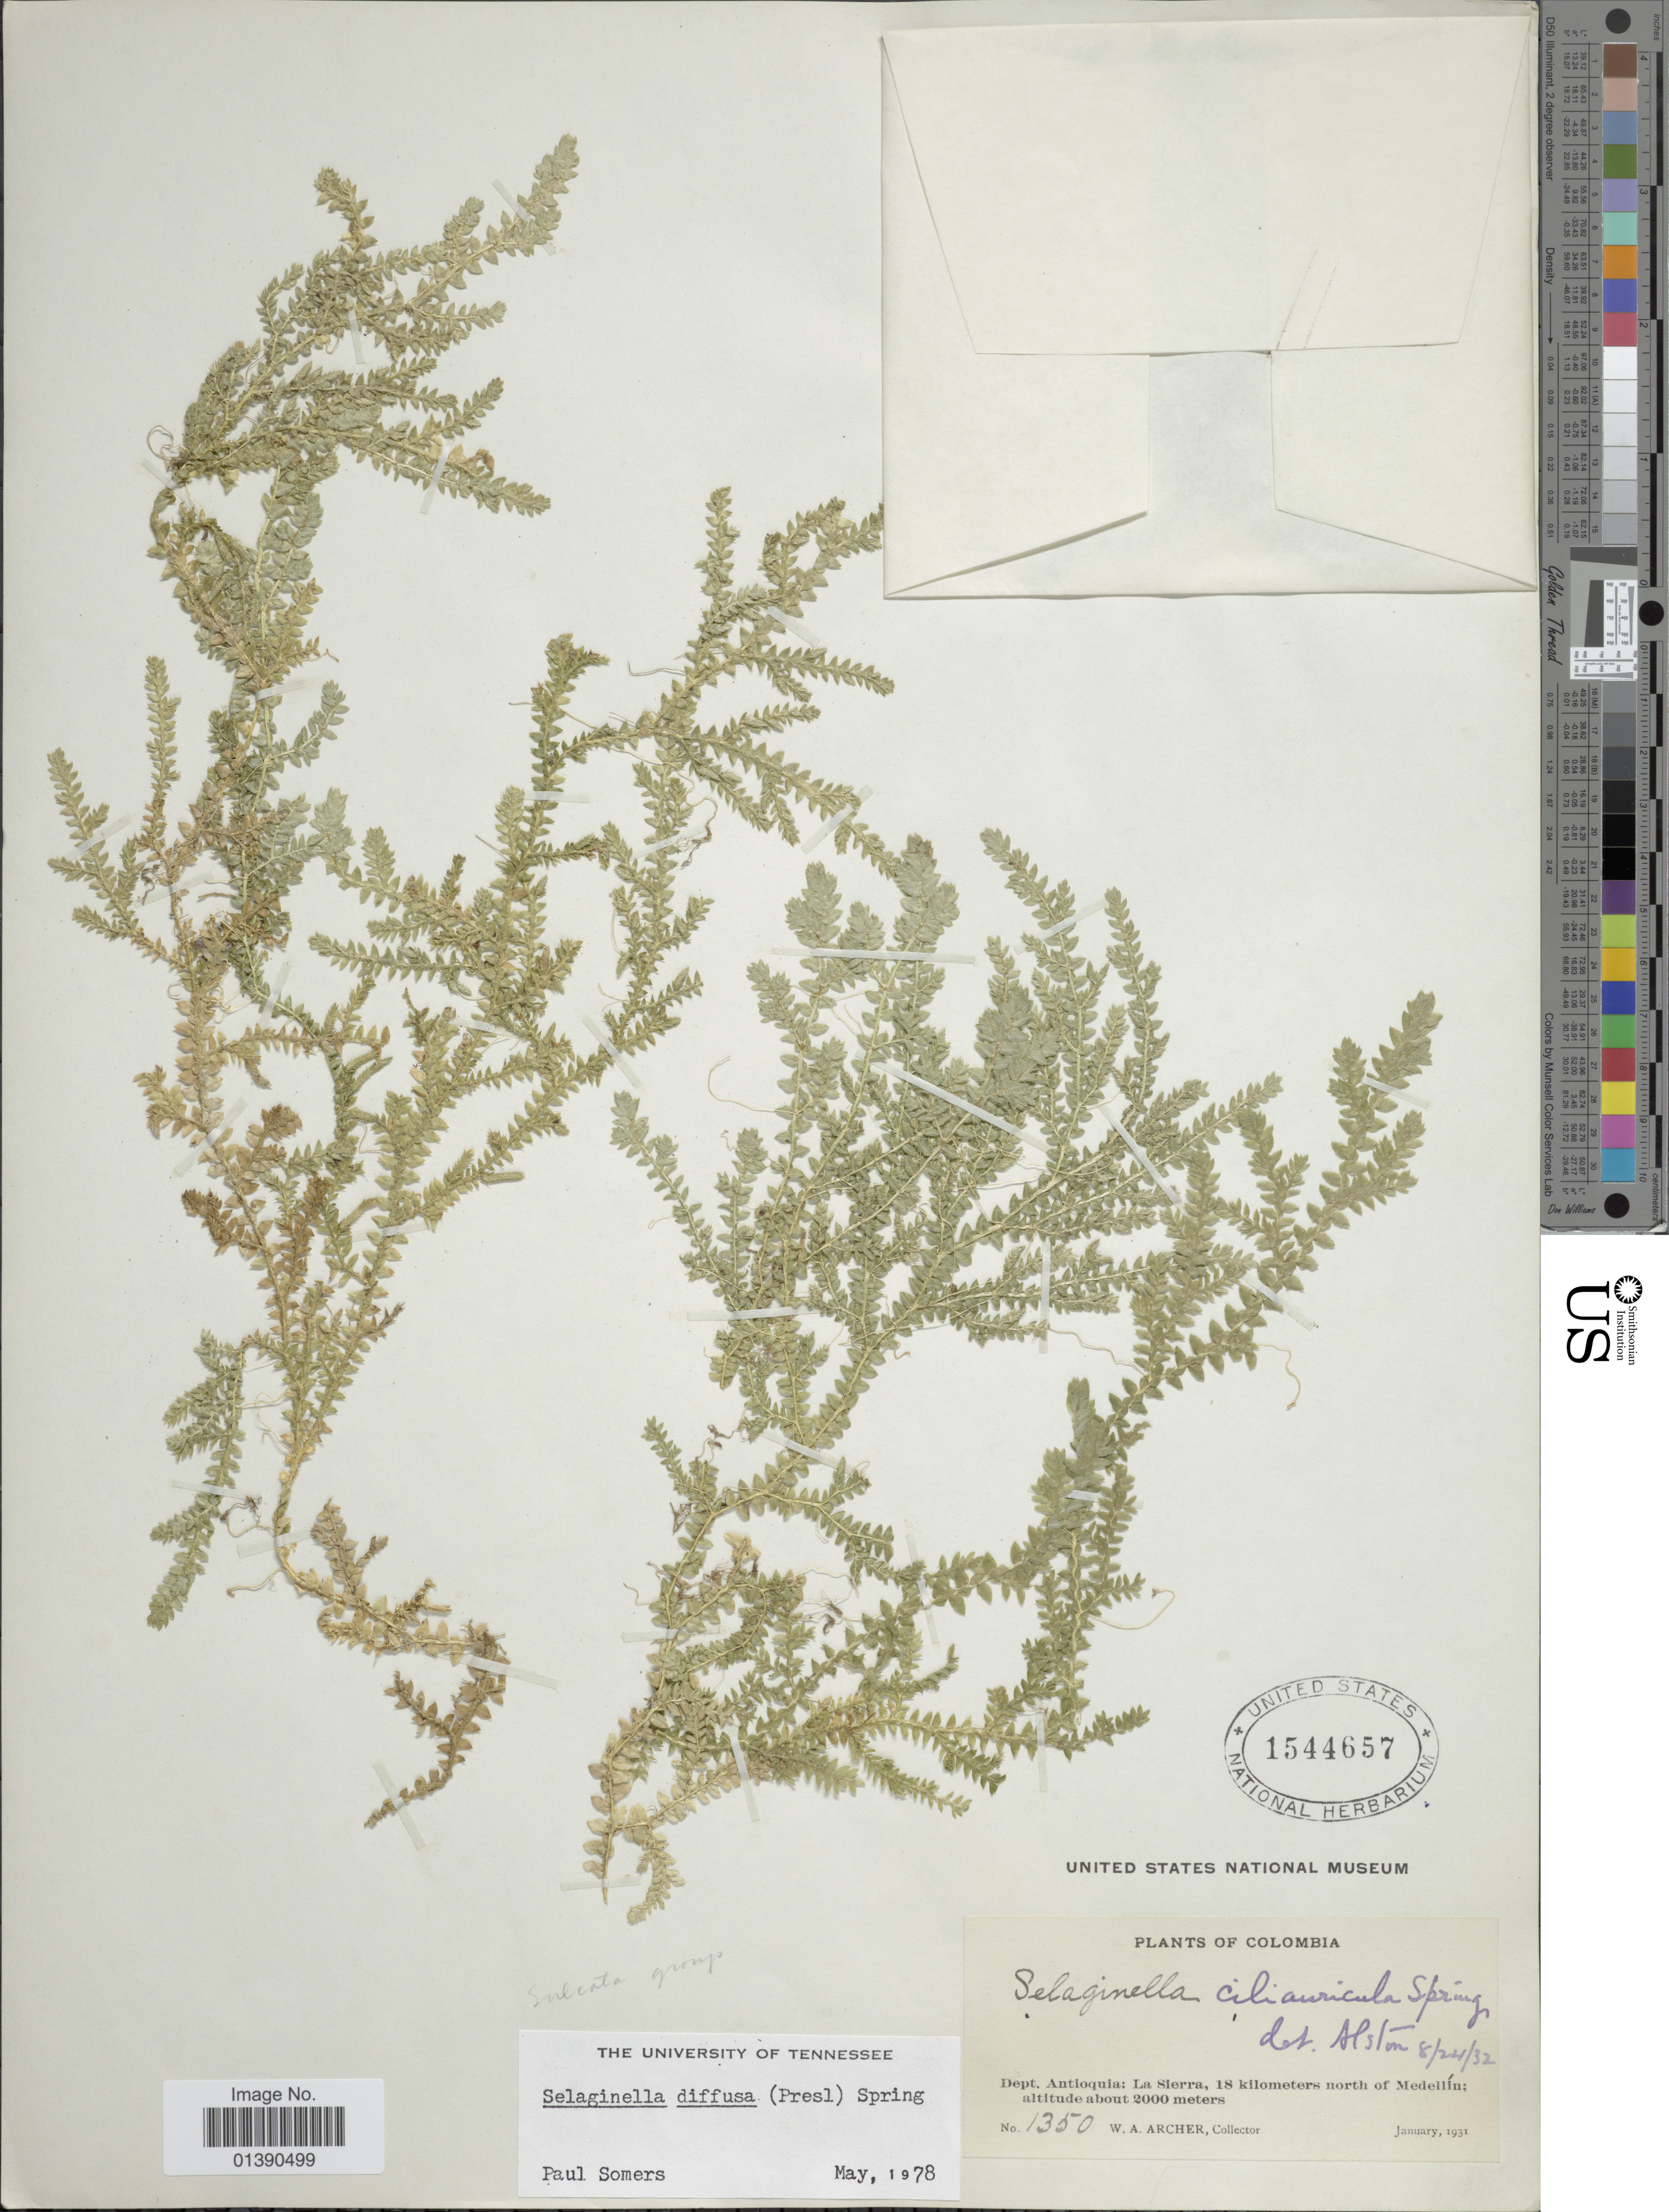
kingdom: Plantae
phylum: Tracheophyta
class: Lycopodiopsida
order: Selaginellales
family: Selaginellaceae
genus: Selaginella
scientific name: Selaginella diffusa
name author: (C. Presl) Spring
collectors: W. A. Archer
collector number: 1350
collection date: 1931-01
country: Colombia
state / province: Antioquia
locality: La Sierra, 18 kilometers north of Medellín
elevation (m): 2000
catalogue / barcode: US 1544657